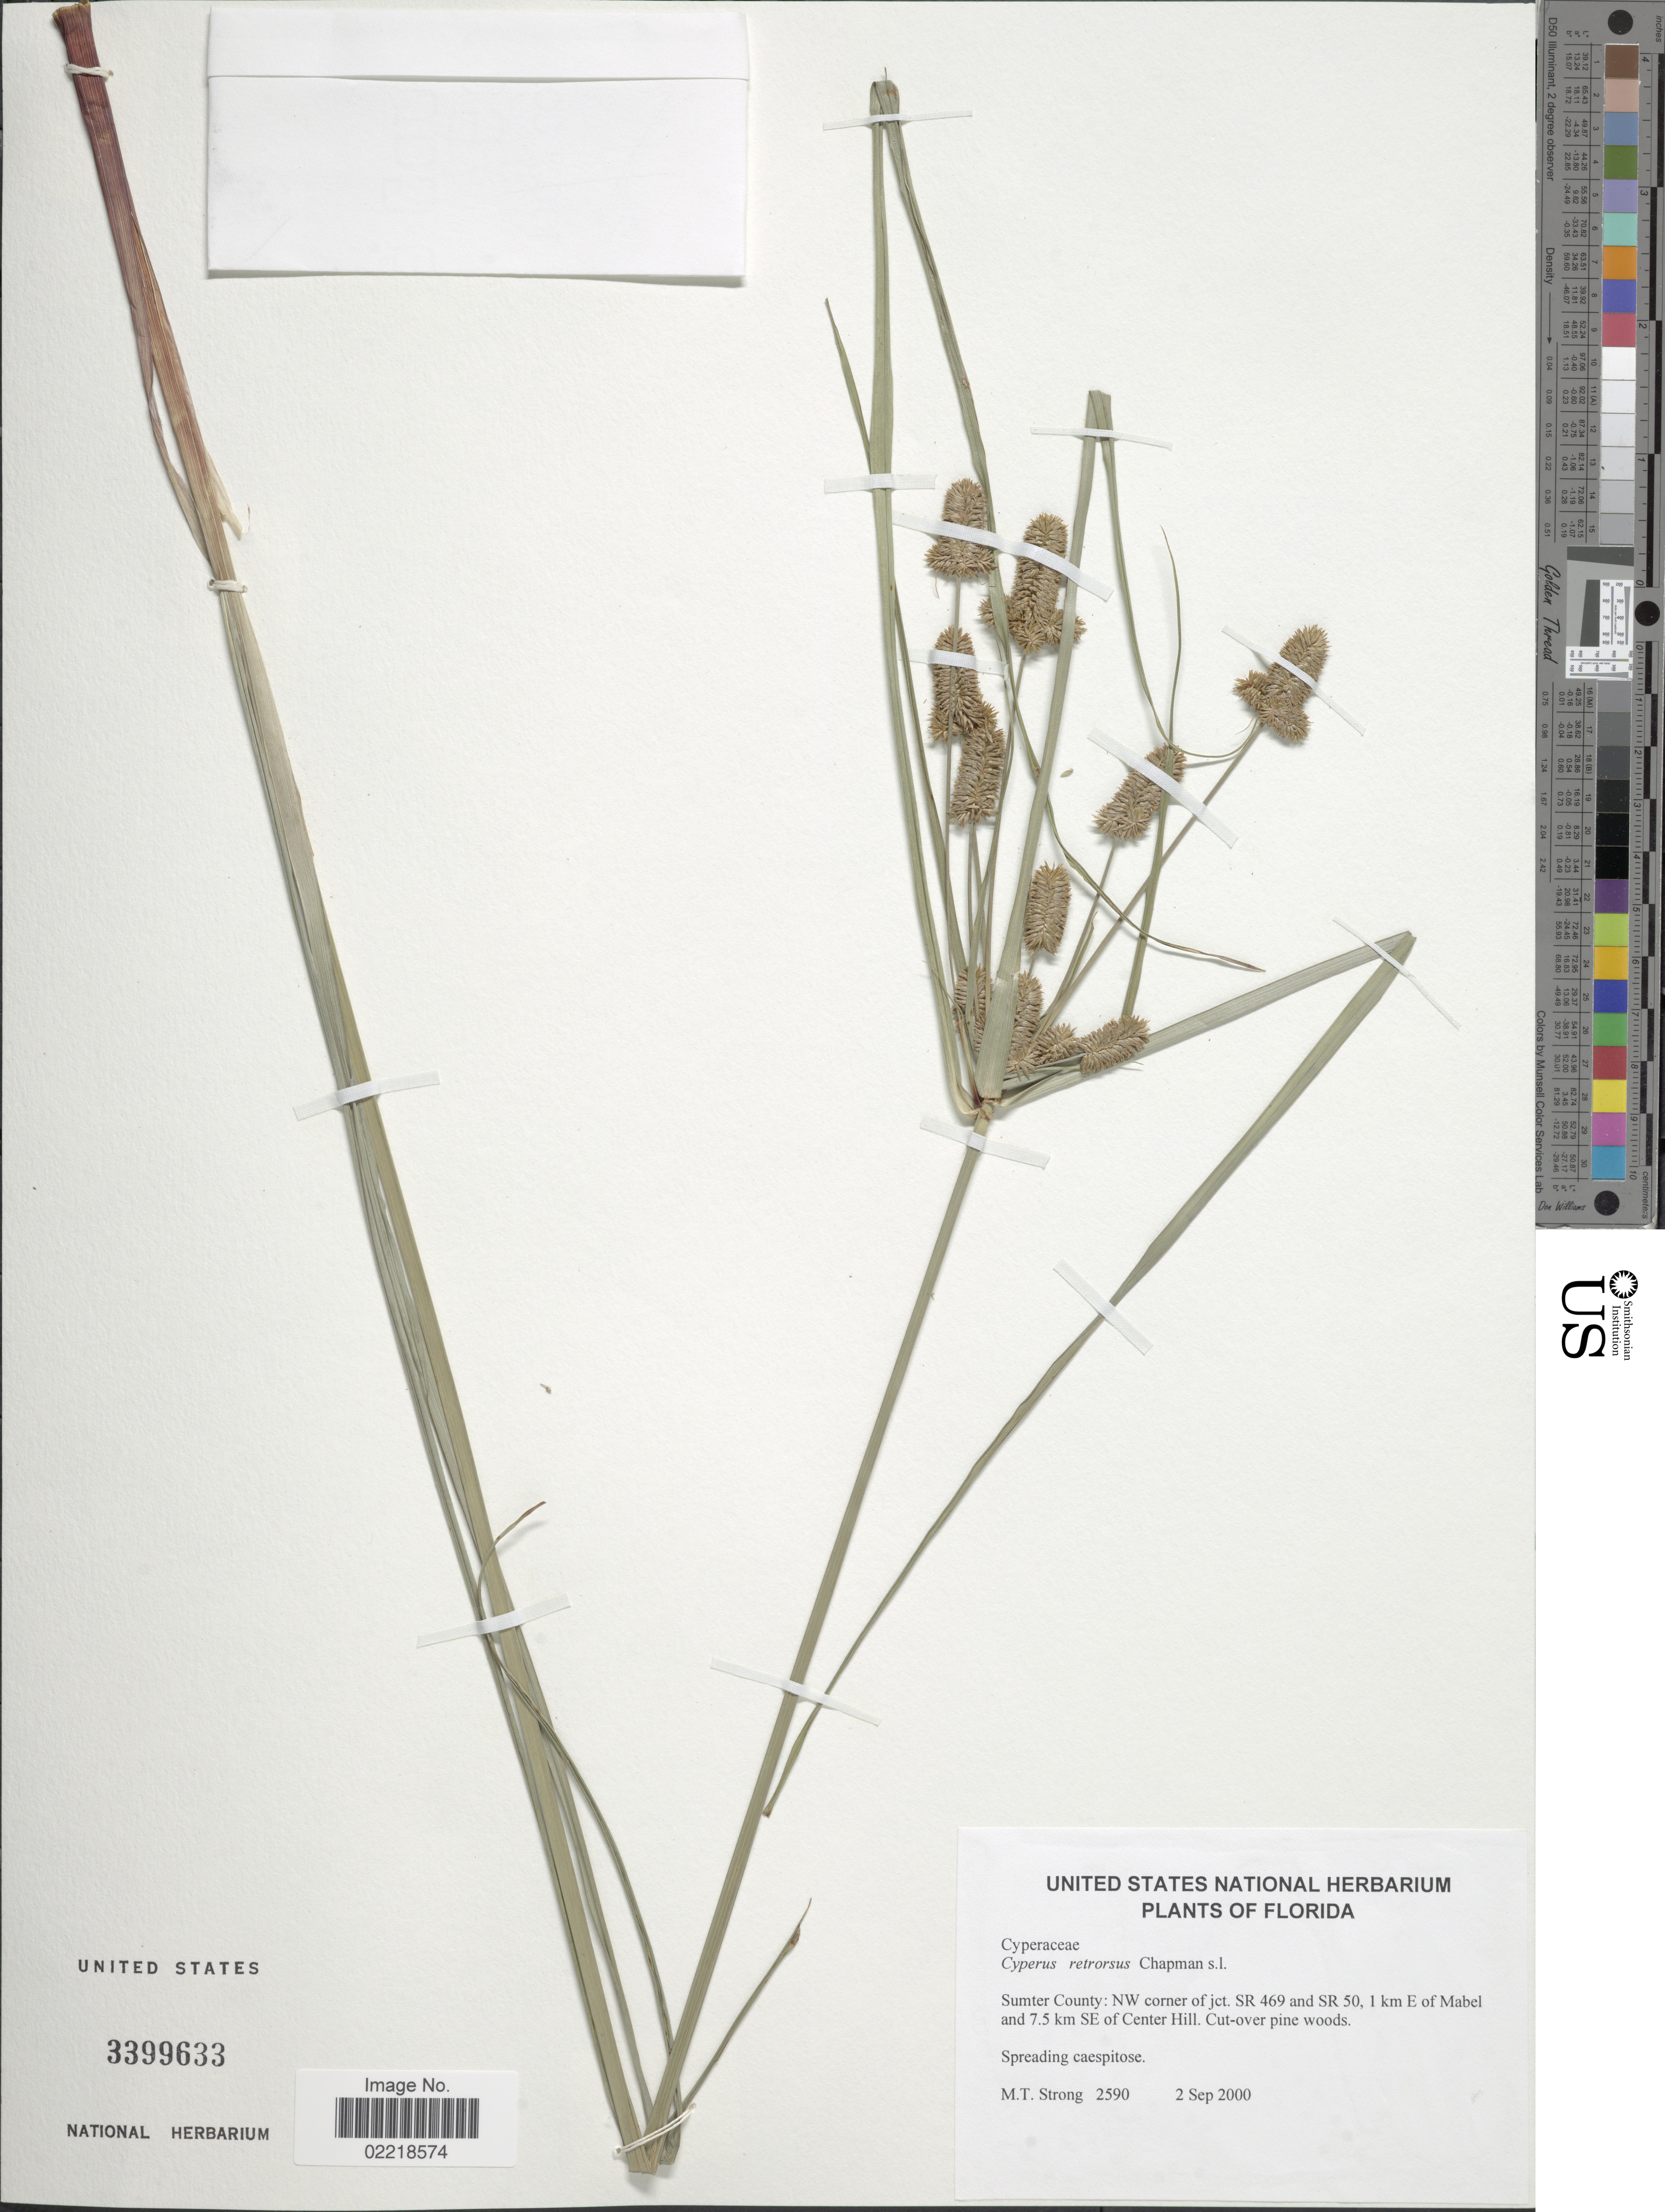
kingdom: Plantae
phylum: Tracheophyta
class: Liliopsida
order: Poales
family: Cyperaceae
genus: Cyperus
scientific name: Cyperus retrorsus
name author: Chapm.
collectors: M. T. Strong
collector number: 2590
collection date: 2000-09-02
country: United States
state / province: Florida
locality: Sumter County: NW corner of jct. SR 469 and SR 50, 1 km E of Mabel and 7.5 km SE of Center Hill, cut-ver pine woods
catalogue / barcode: US 3399633